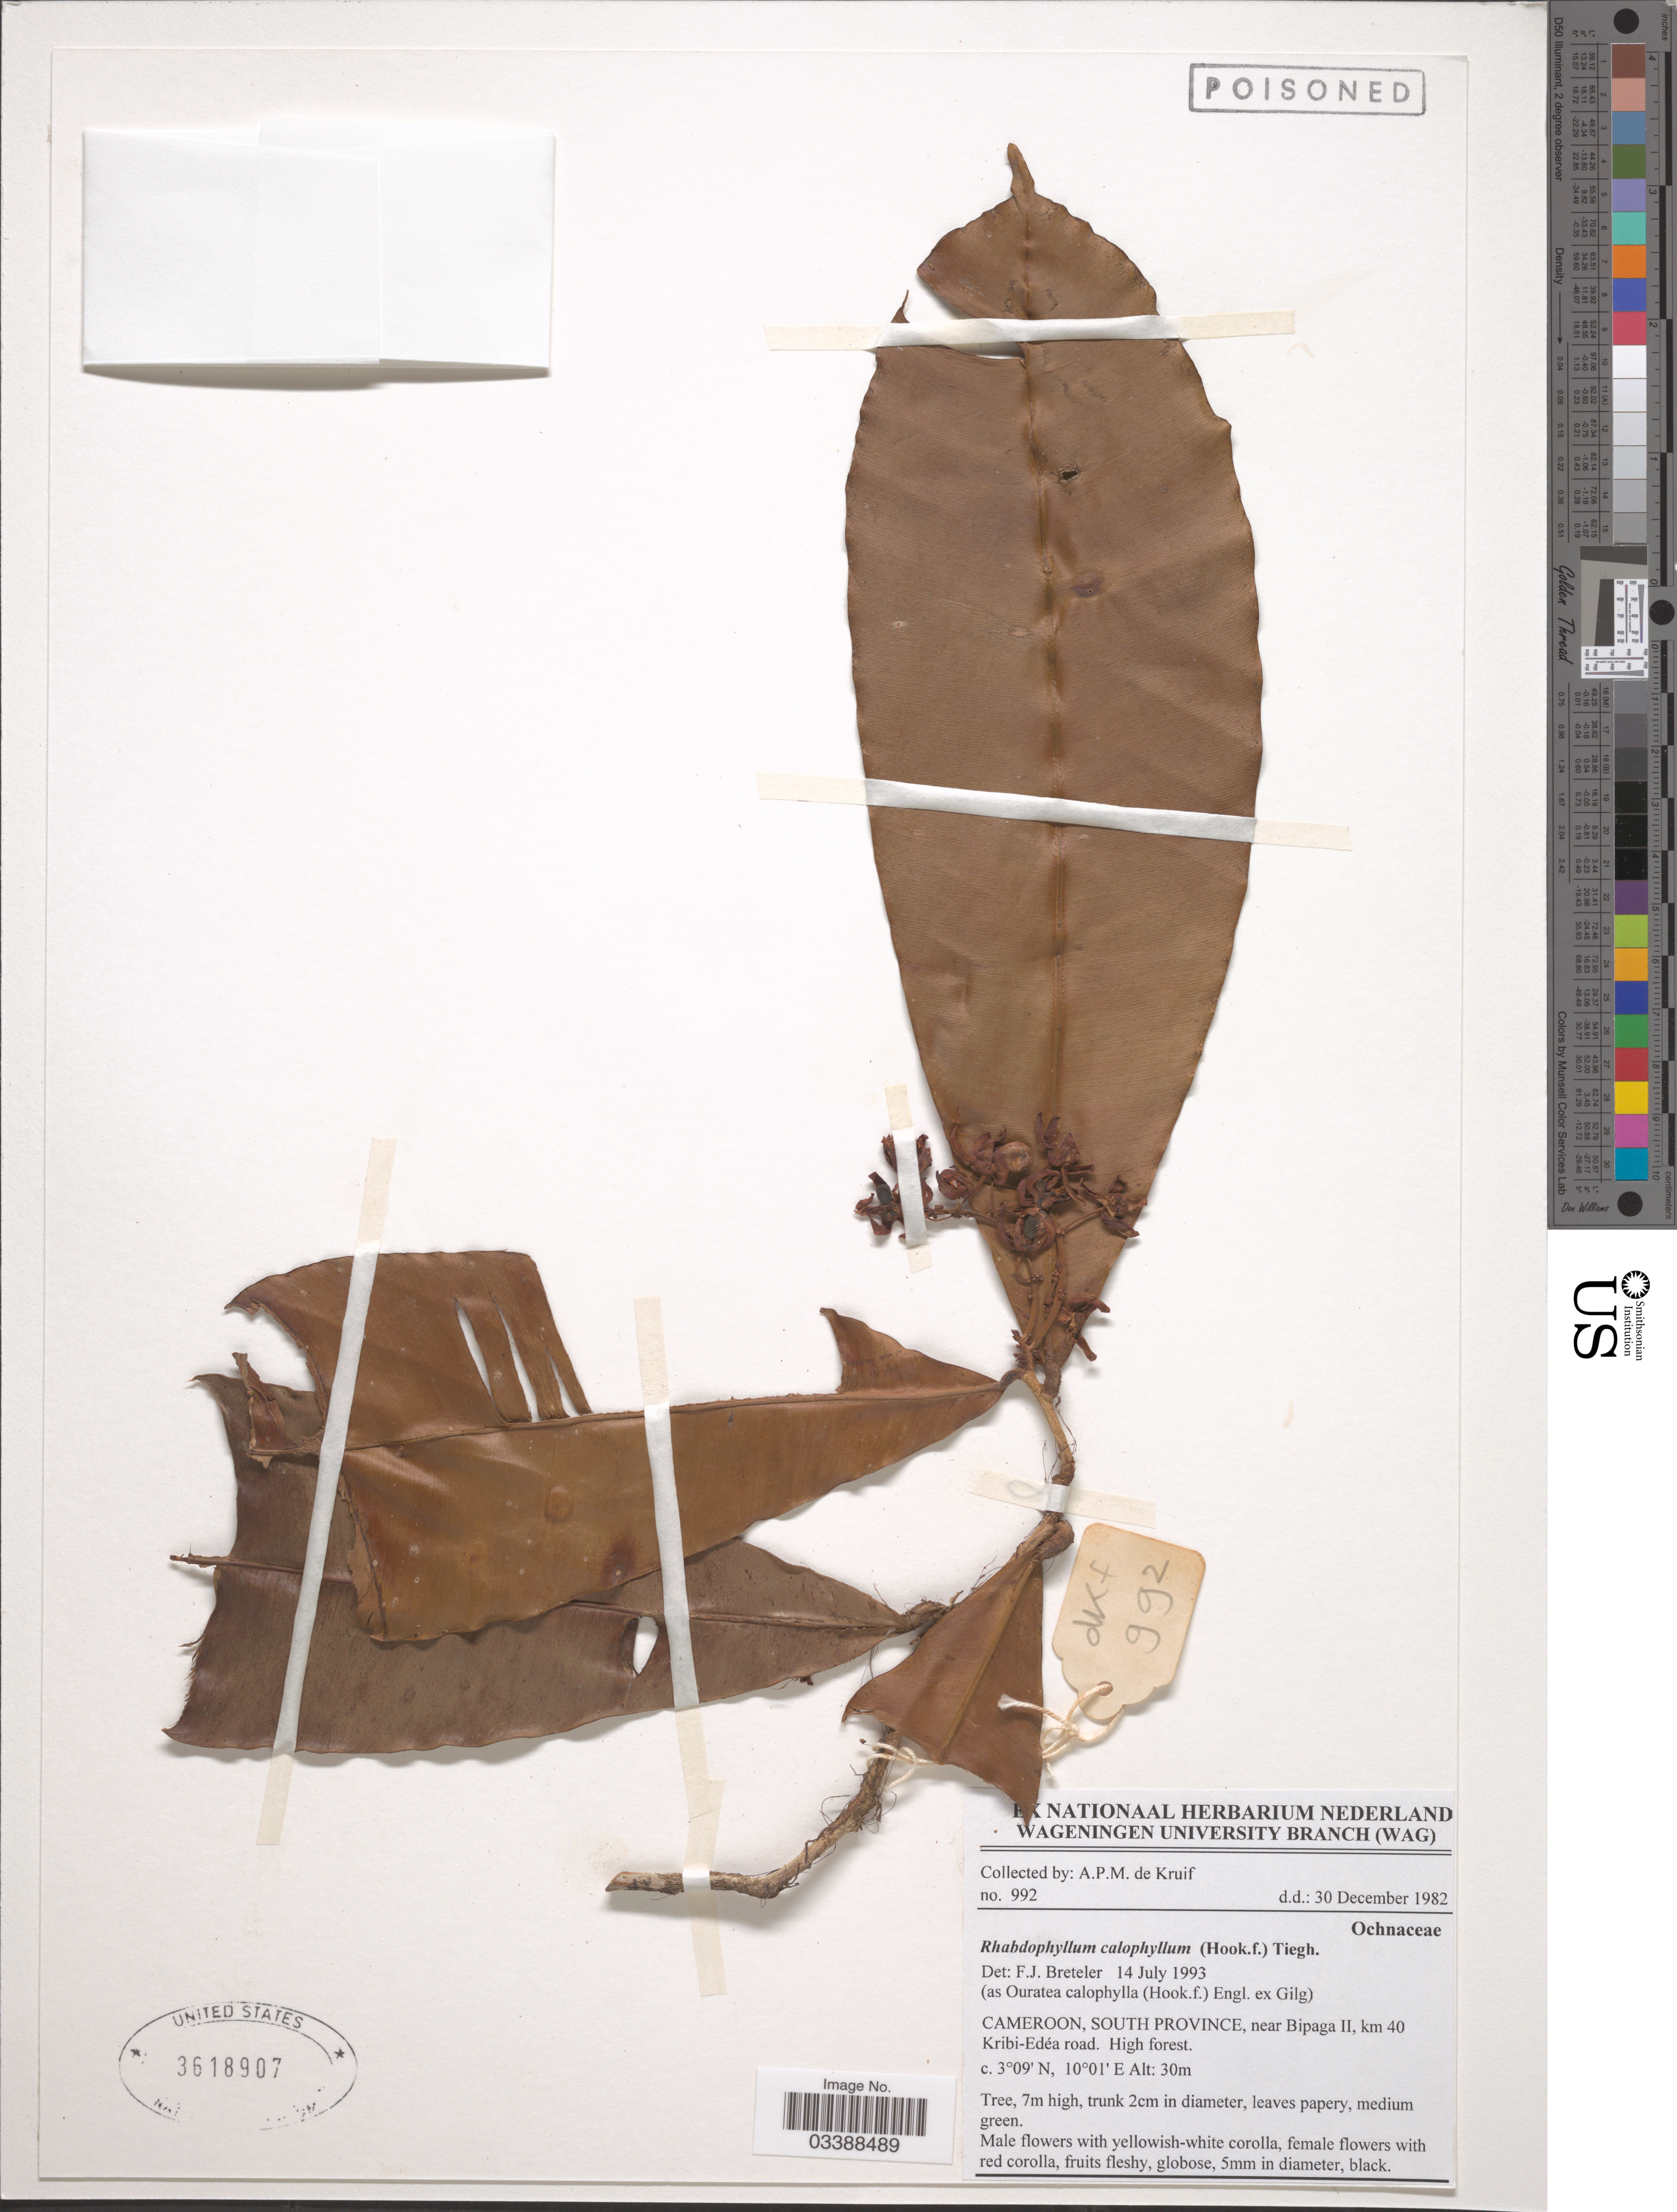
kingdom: Plantae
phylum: Tracheophyta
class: Magnoliopsida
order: Malpighiales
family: Ochnaceae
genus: Rhabdophyllum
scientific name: Rhabdophyllum calophyllum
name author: (Hook. f.) Tiegh.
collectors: A. P. de Kruif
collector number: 992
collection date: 1982-12-30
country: Cameroon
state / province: Sud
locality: South Province, near Bipaga II, km 40 Kribi-Edéa road.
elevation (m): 30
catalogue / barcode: US 3618907